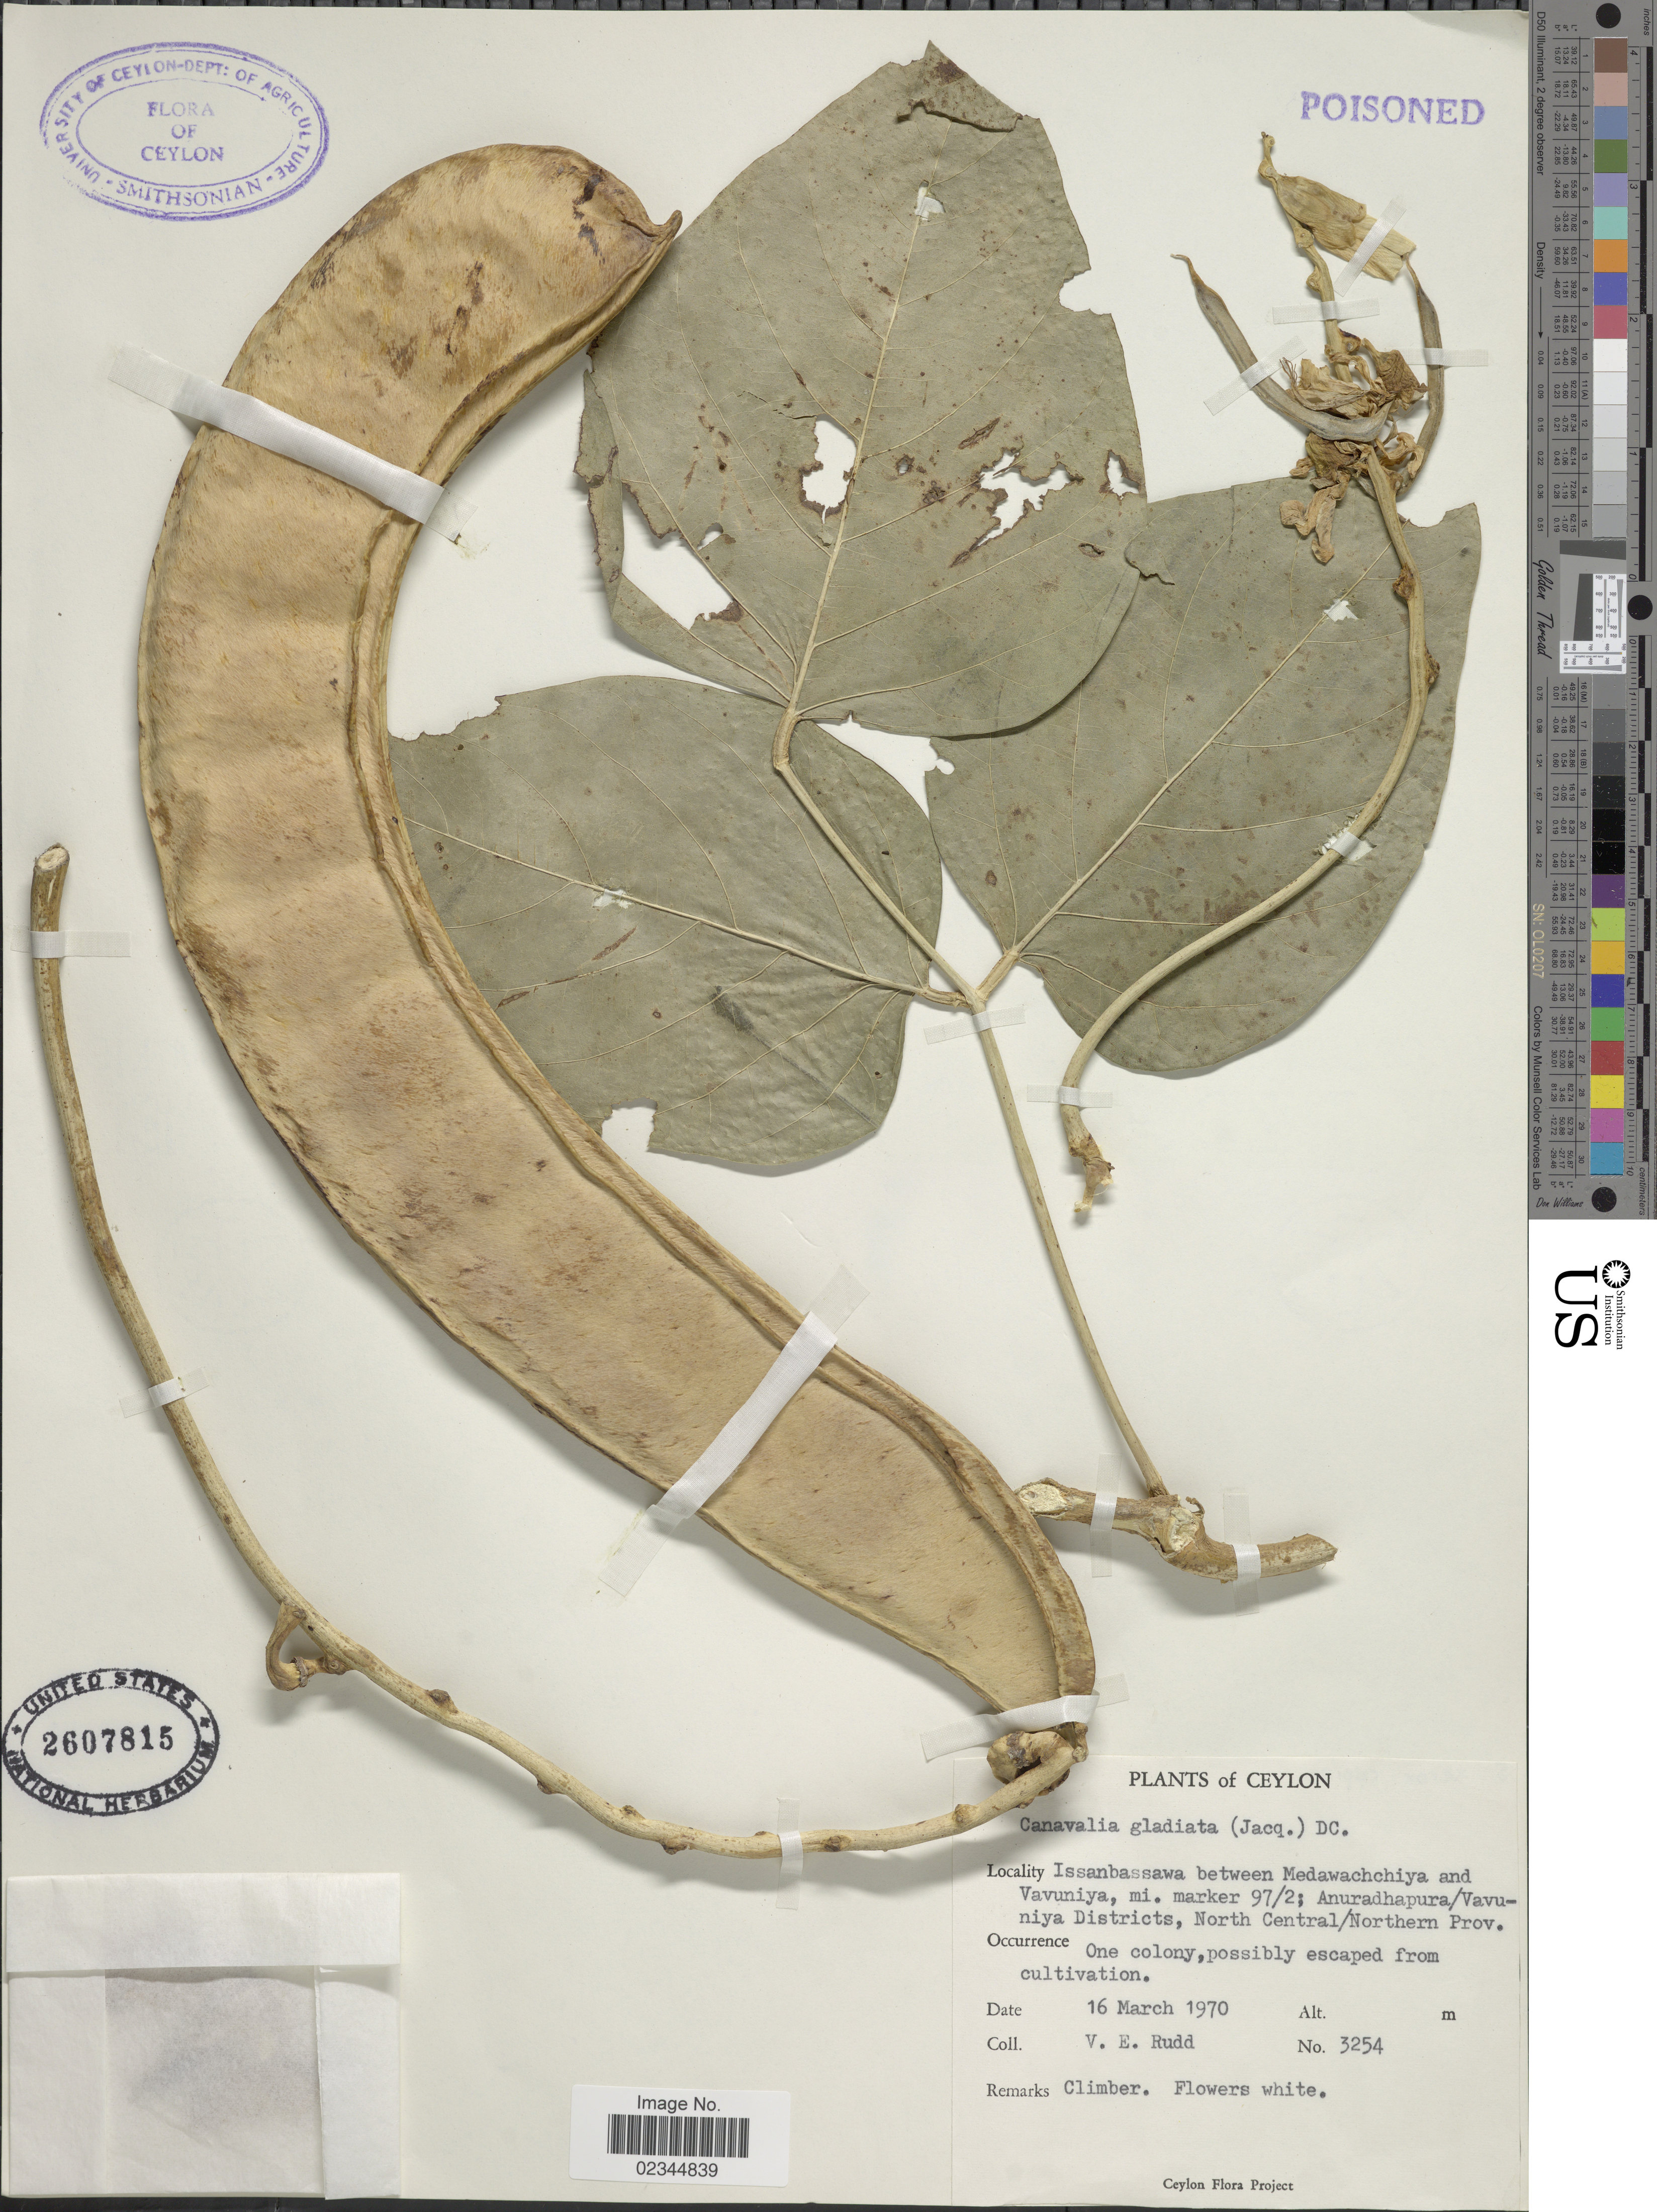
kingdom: Plantae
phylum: Tracheophyta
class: Magnoliopsida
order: Fabales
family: Fabaceae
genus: Canavalia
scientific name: Canavalia gladiata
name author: (Jacq.) DC.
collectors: V. E. Rudd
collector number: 3254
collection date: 1970-03-16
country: Sri Lanka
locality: Ceylon. Issanbassawa between Medawachchiya and Vavuniya, mi. marker 97/2; Anuradhapura/ Vavuniya Districts, North Central/ Northern Prov.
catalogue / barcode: US 2607815